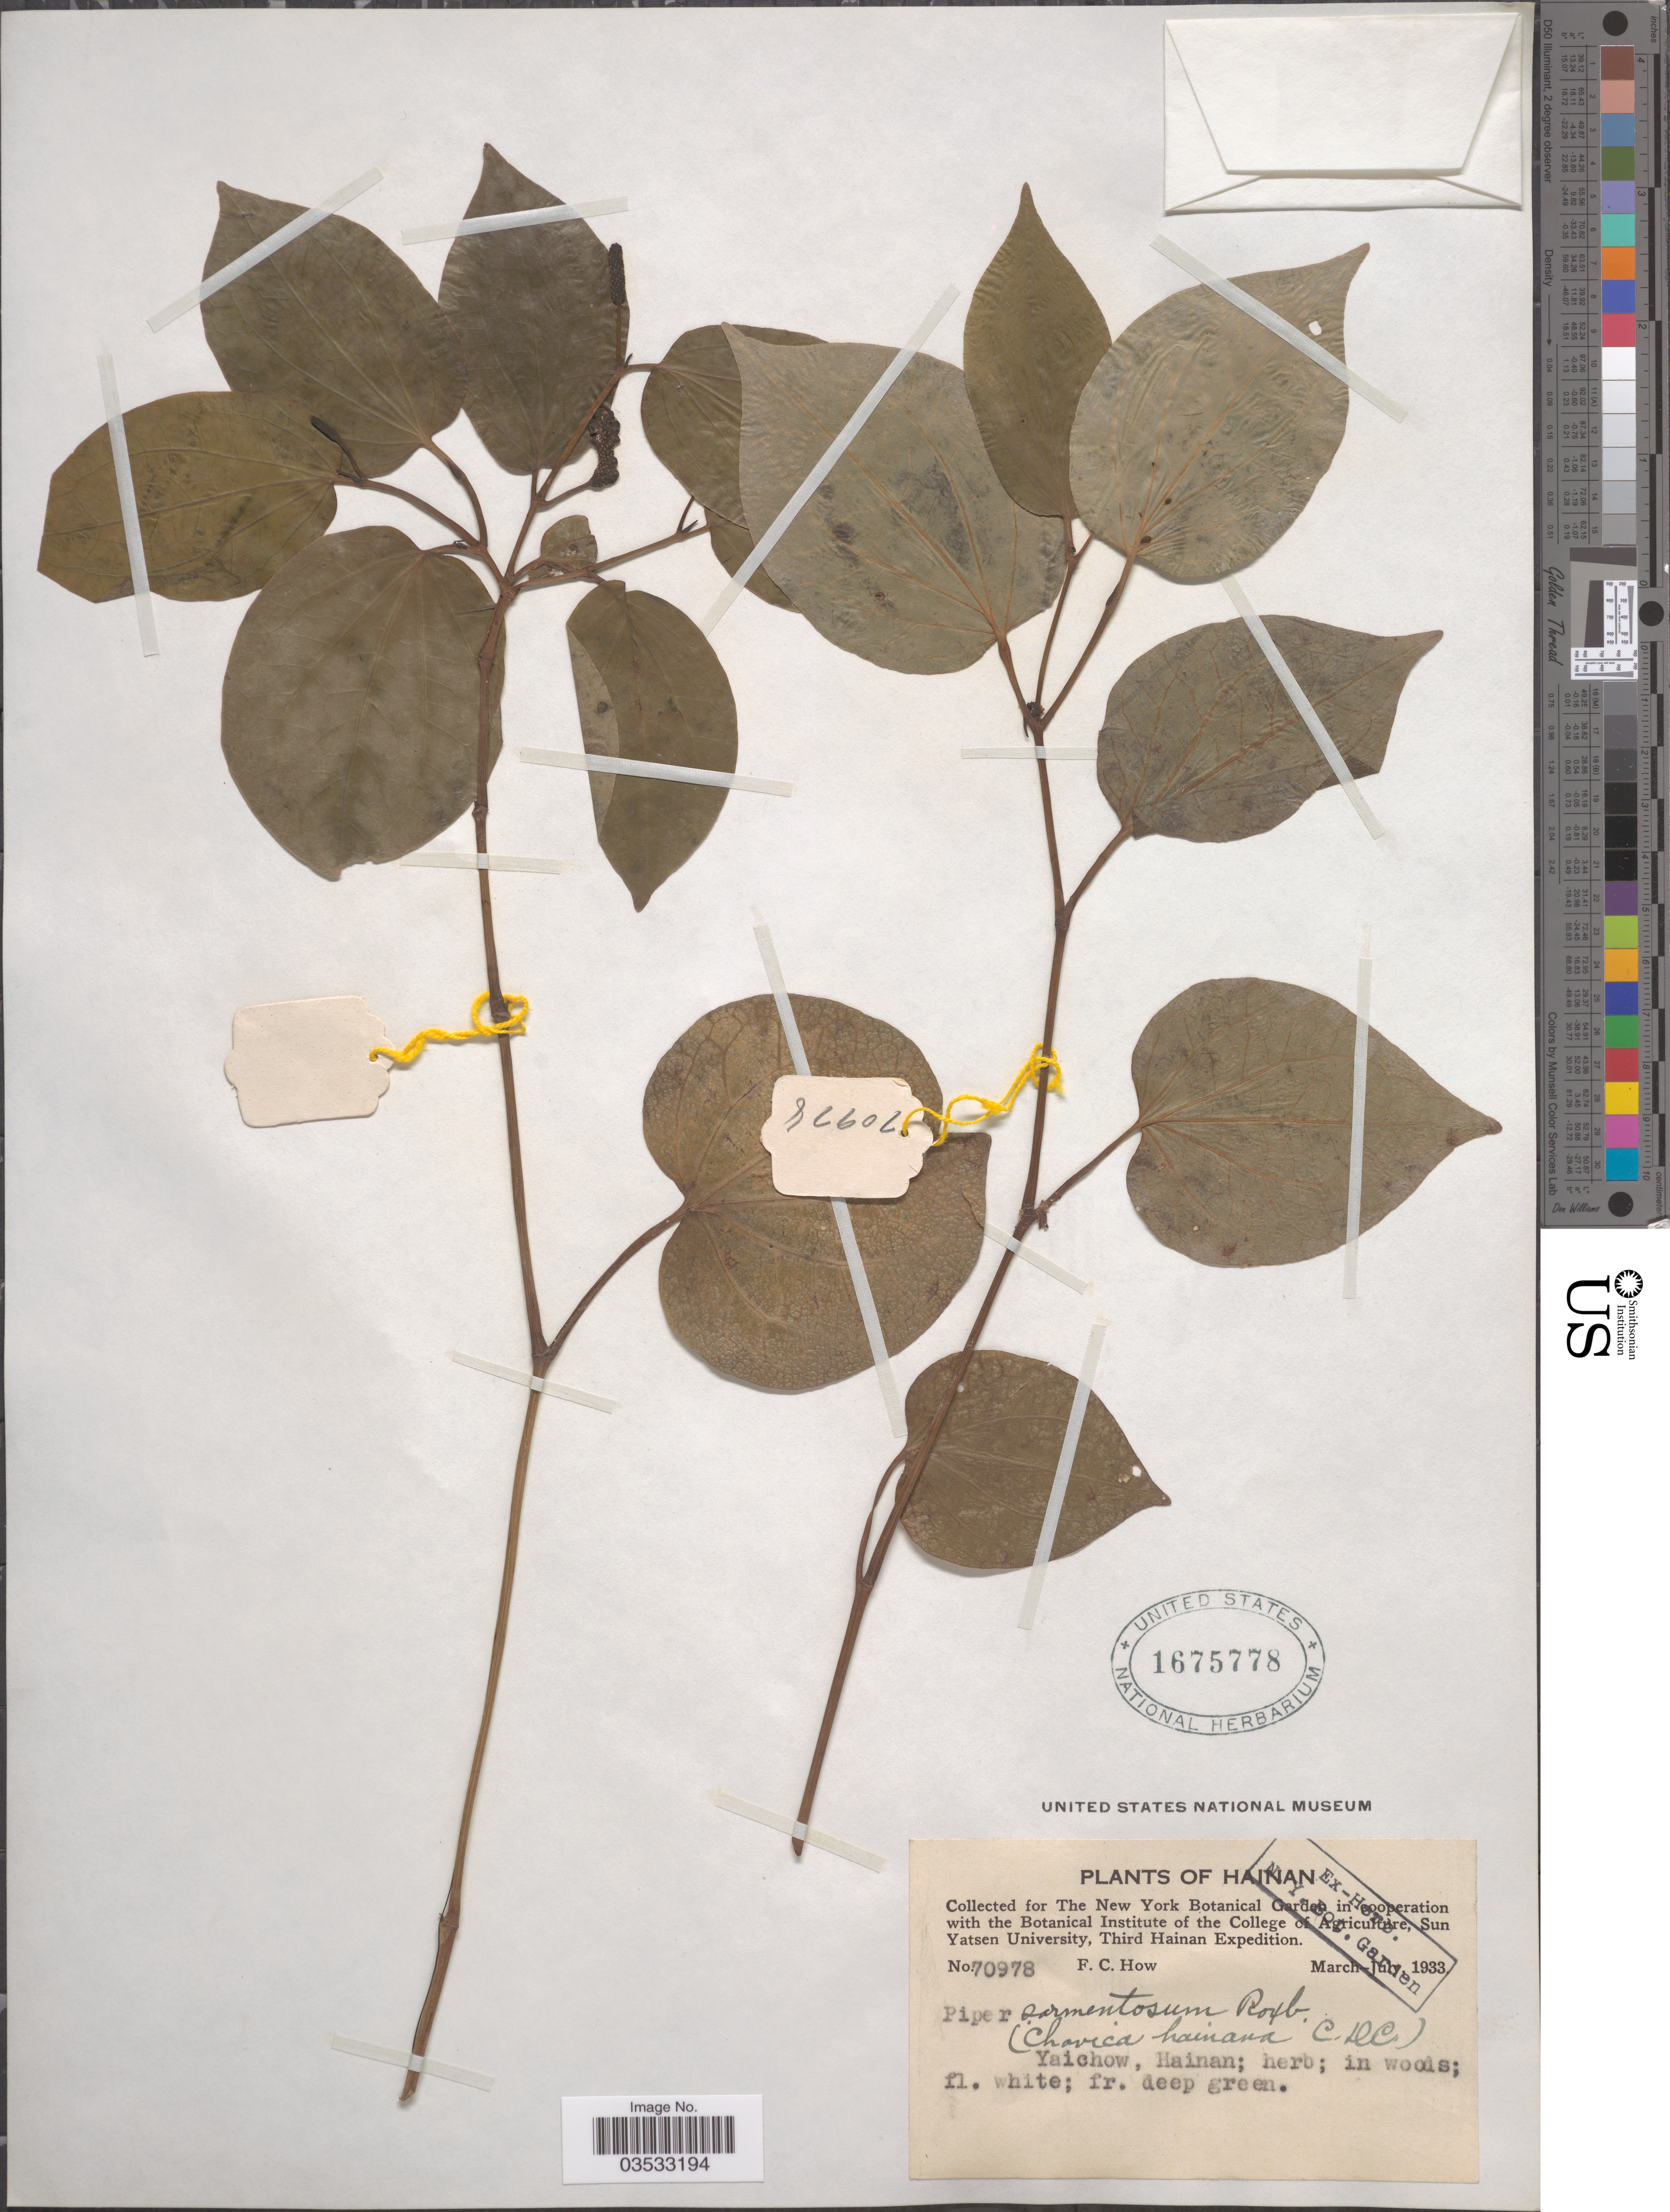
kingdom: Plantae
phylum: Tracheophyta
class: Magnoliopsida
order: Piperales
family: Piperaceae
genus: Piper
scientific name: Piper sarmentosum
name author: Roxb.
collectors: F. C. How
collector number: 70978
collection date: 1933-03/1933-07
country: China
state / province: Hainan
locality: Yaichow.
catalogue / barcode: US 1675778